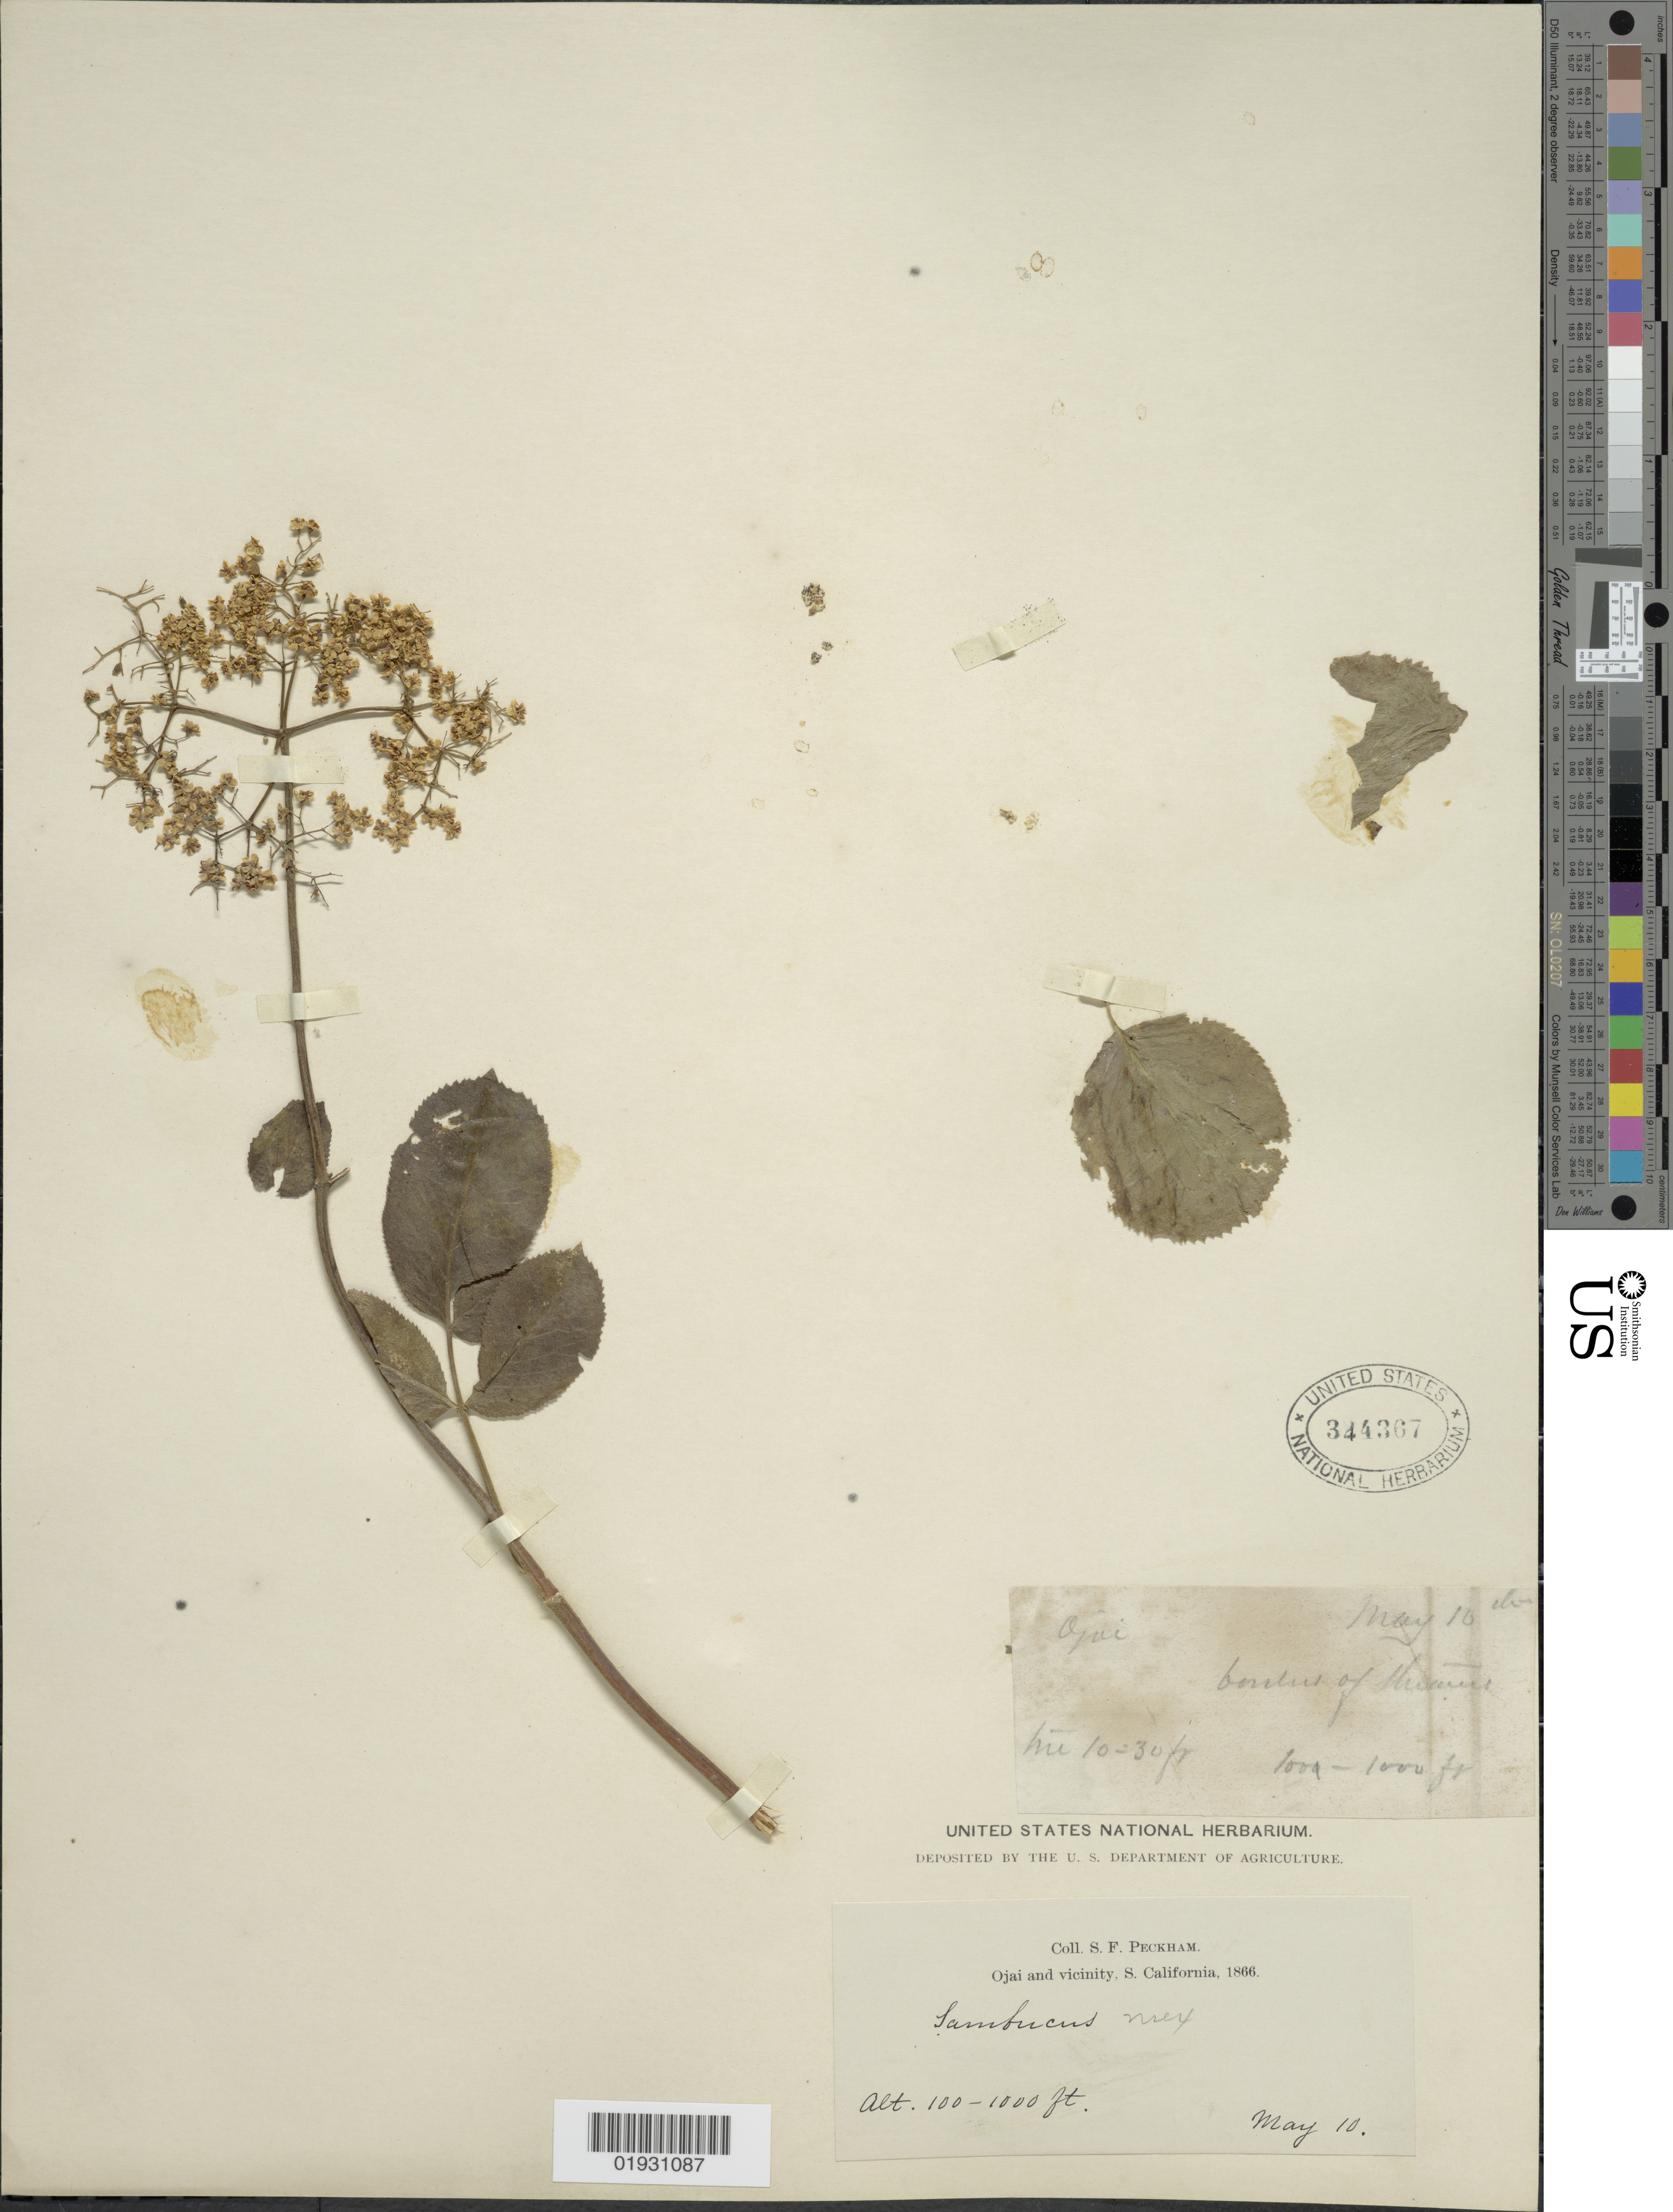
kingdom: Plantae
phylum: Tracheophyta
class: Magnoliopsida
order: Dipsacales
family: Viburnaceae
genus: Sambucus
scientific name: Sambucus mexicana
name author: C. Presl ex DC.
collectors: S. Peckham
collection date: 1866-05-10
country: United States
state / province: California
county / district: Ventura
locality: Ojai and vicinity, S. California.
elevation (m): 30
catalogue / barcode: US 344367